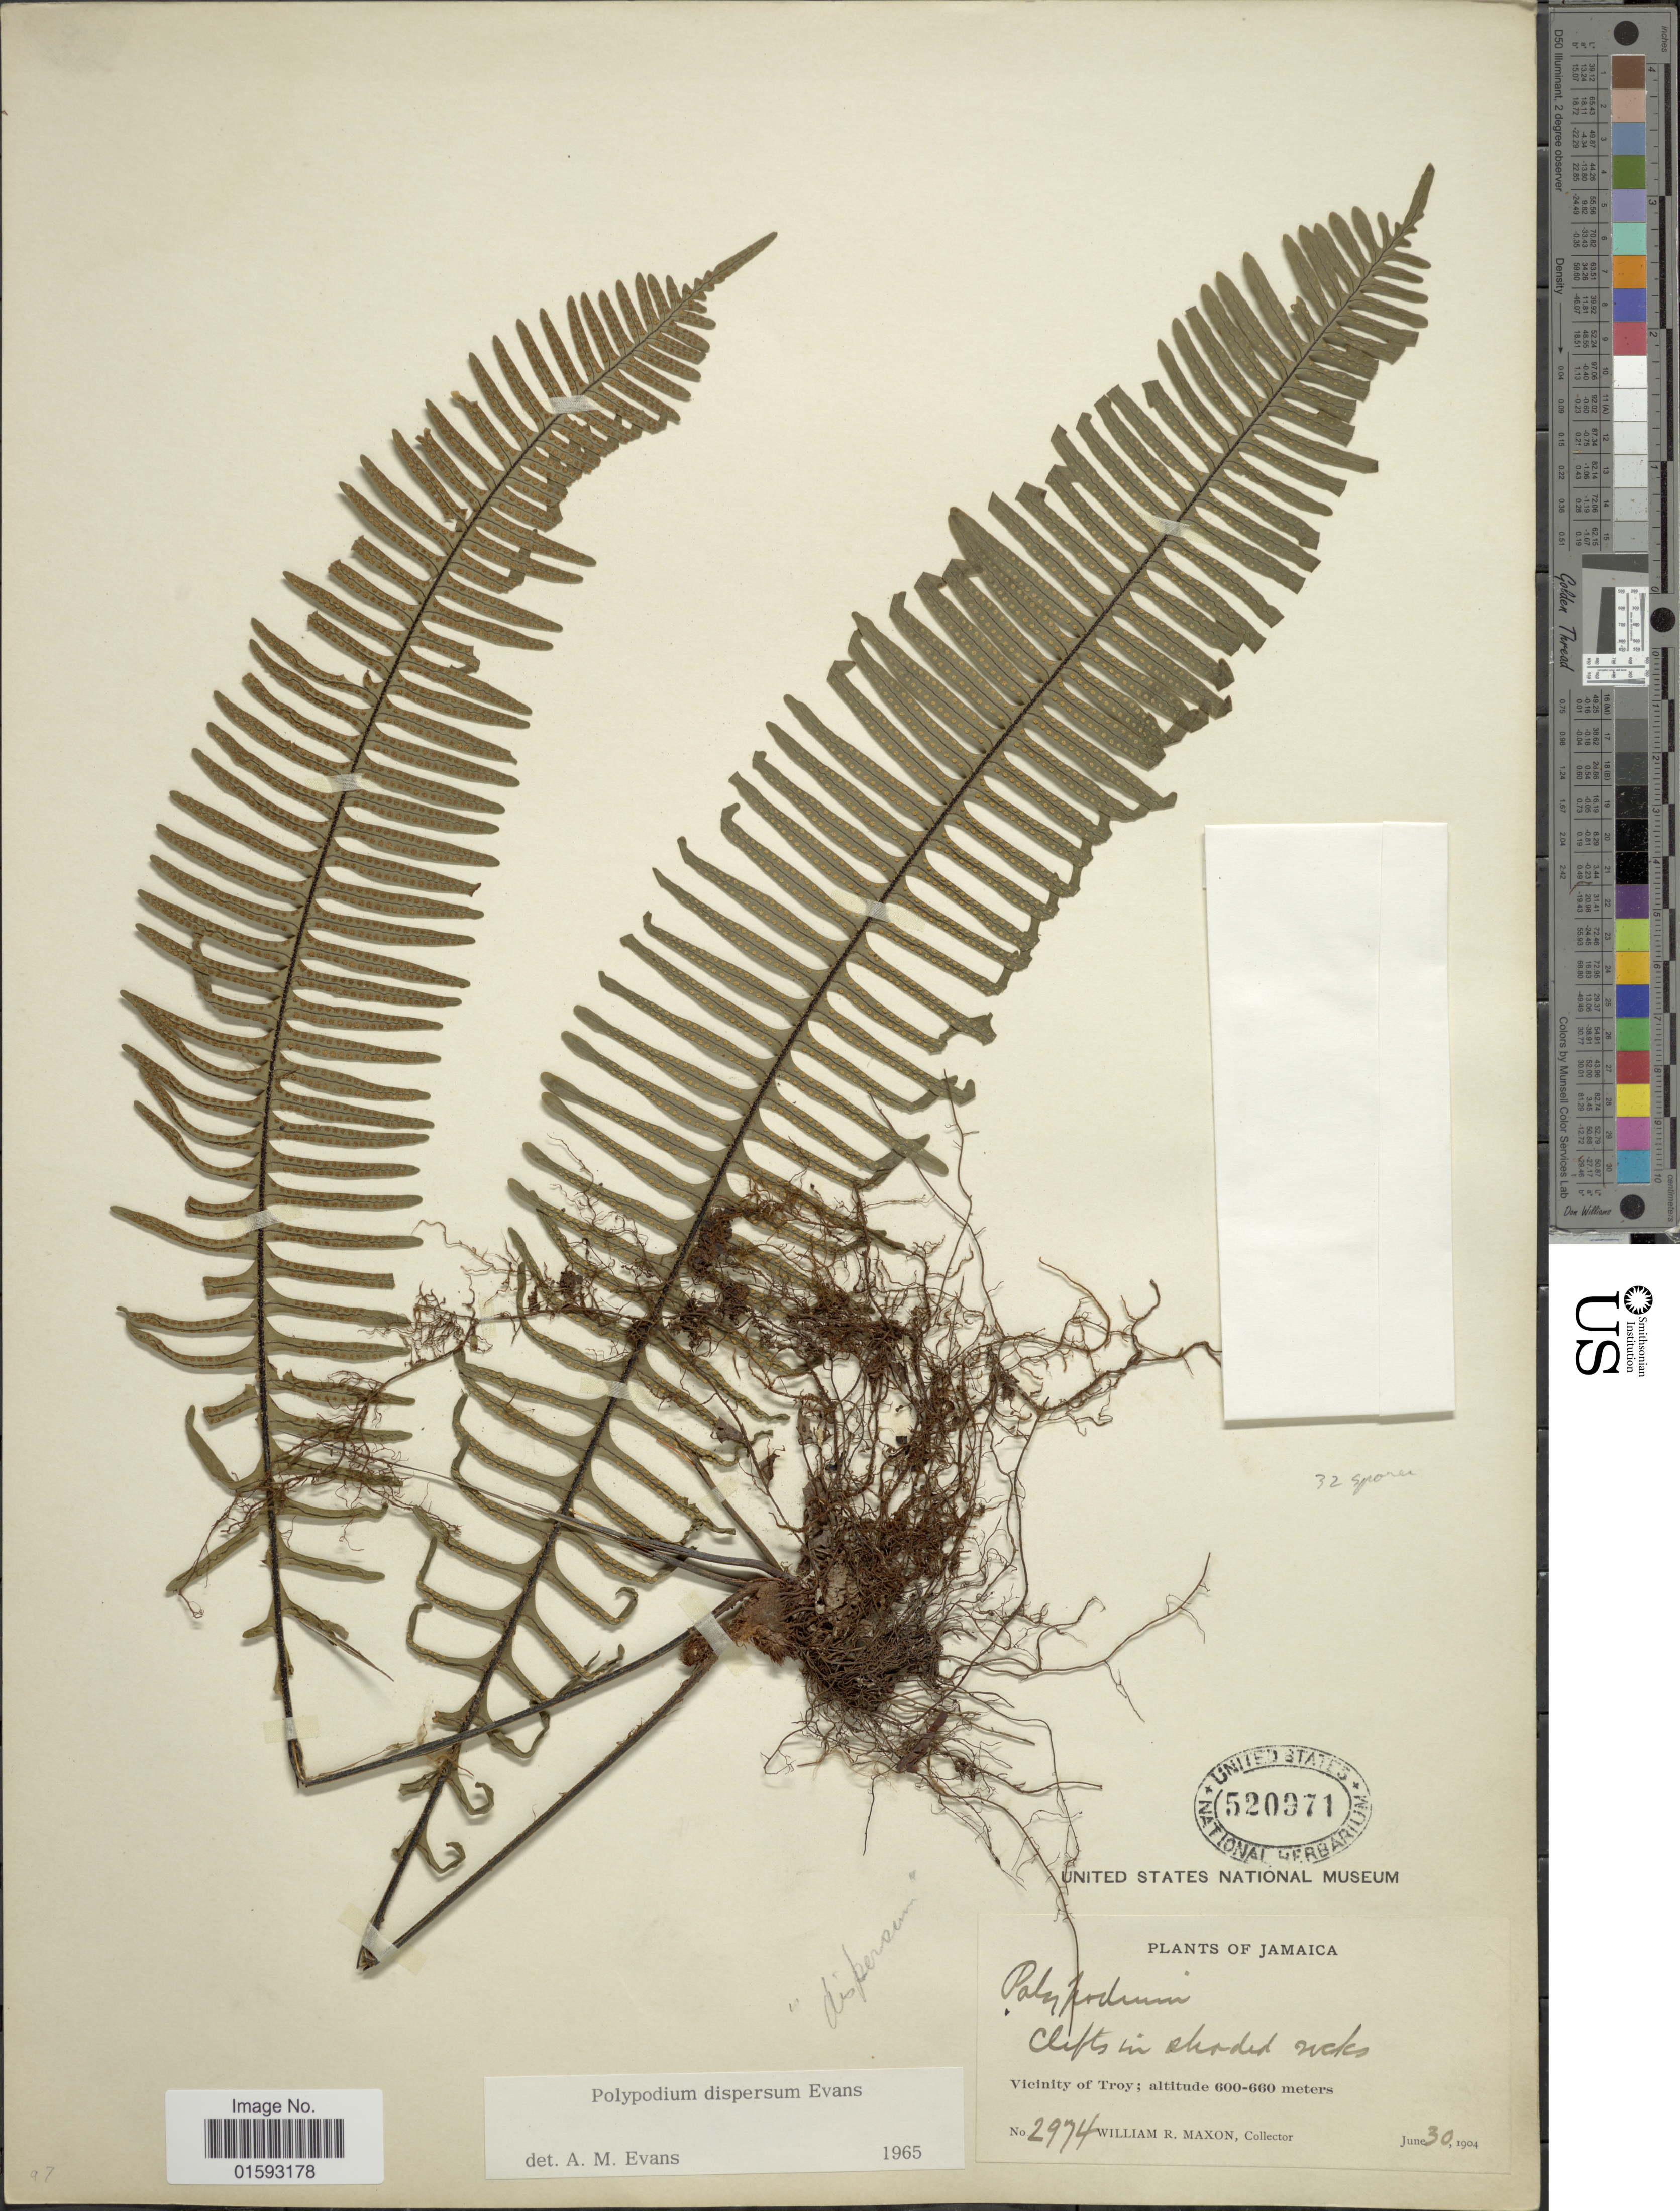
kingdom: Plantae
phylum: Tracheophyta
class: Polypodiopsida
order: Polypodiales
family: Polypodiaceae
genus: Pecluma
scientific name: Pecluma dispersa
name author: (A.M. Evans) M.G. Price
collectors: W. R. Maxon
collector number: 2974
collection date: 1904-06-30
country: Jamaica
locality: Vicinity of Troy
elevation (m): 600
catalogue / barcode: US 520971